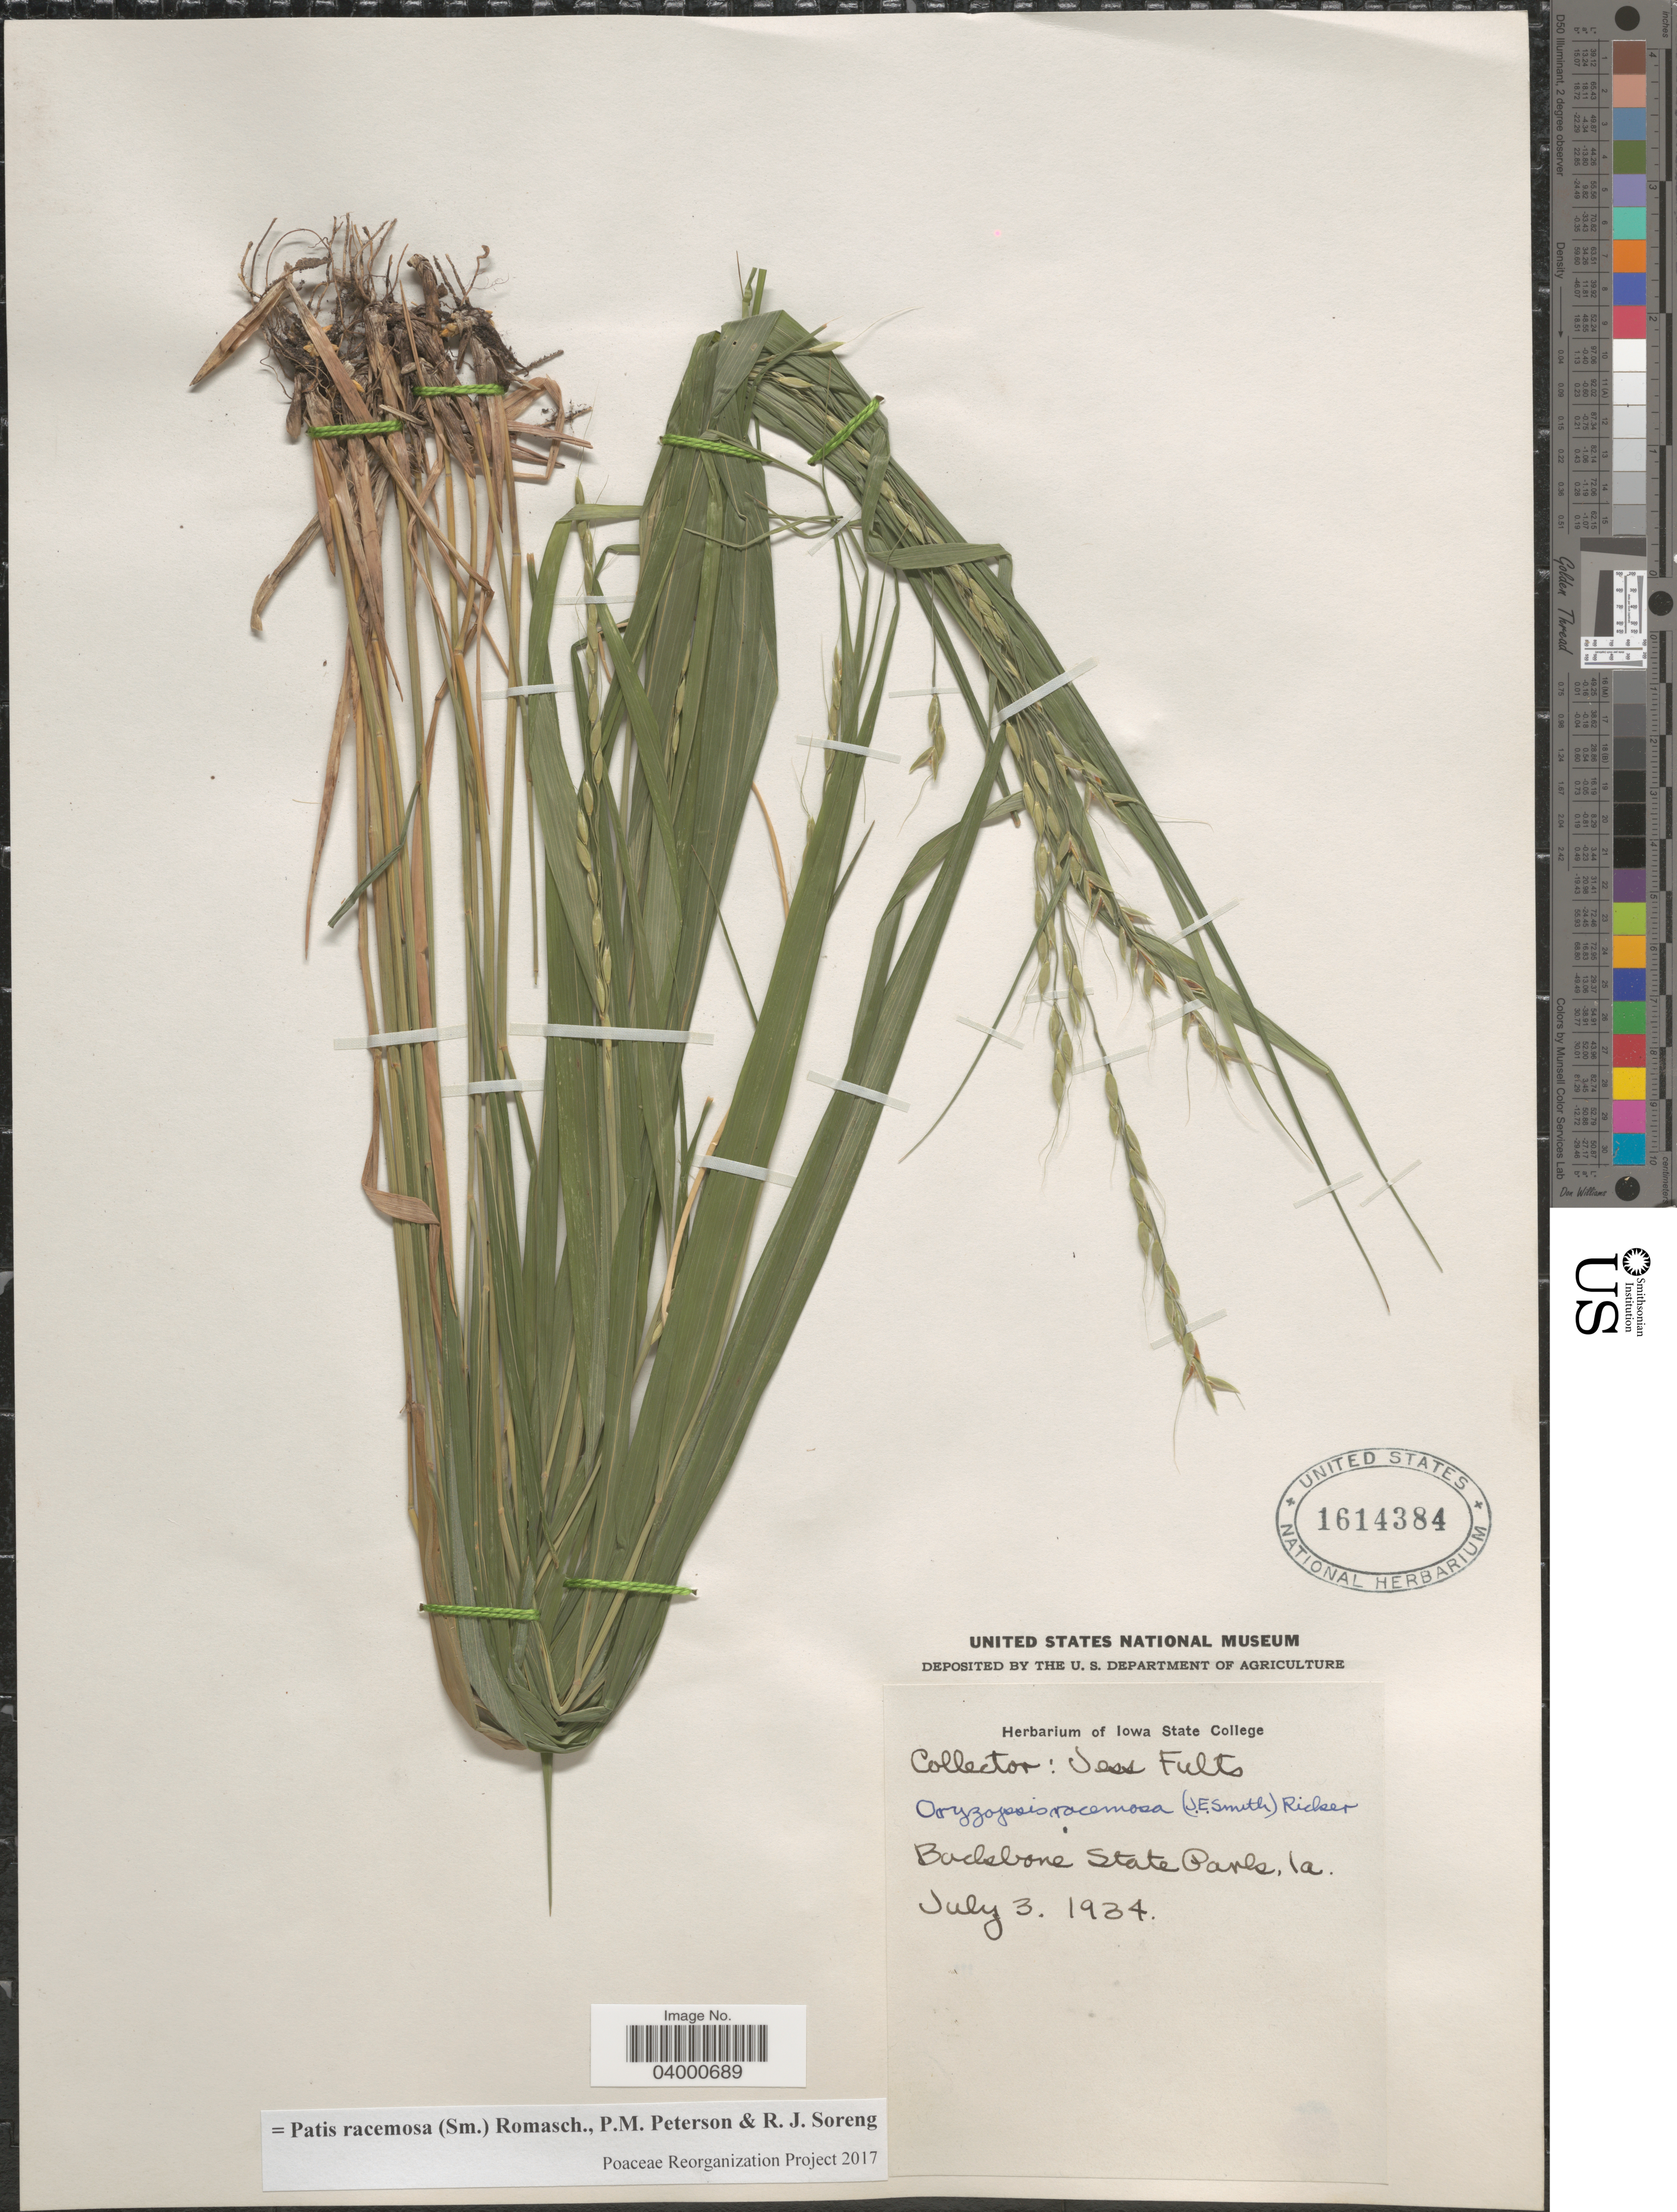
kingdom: Plantae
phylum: Tracheophyta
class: Liliopsida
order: Poales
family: Poaceae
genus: Patis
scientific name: Patis racemosa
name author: (Sm.) Romasch. et al.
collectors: J. Fults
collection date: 1934-07-03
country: United States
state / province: Iowa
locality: Backsbone State Parks.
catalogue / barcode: US 1614384